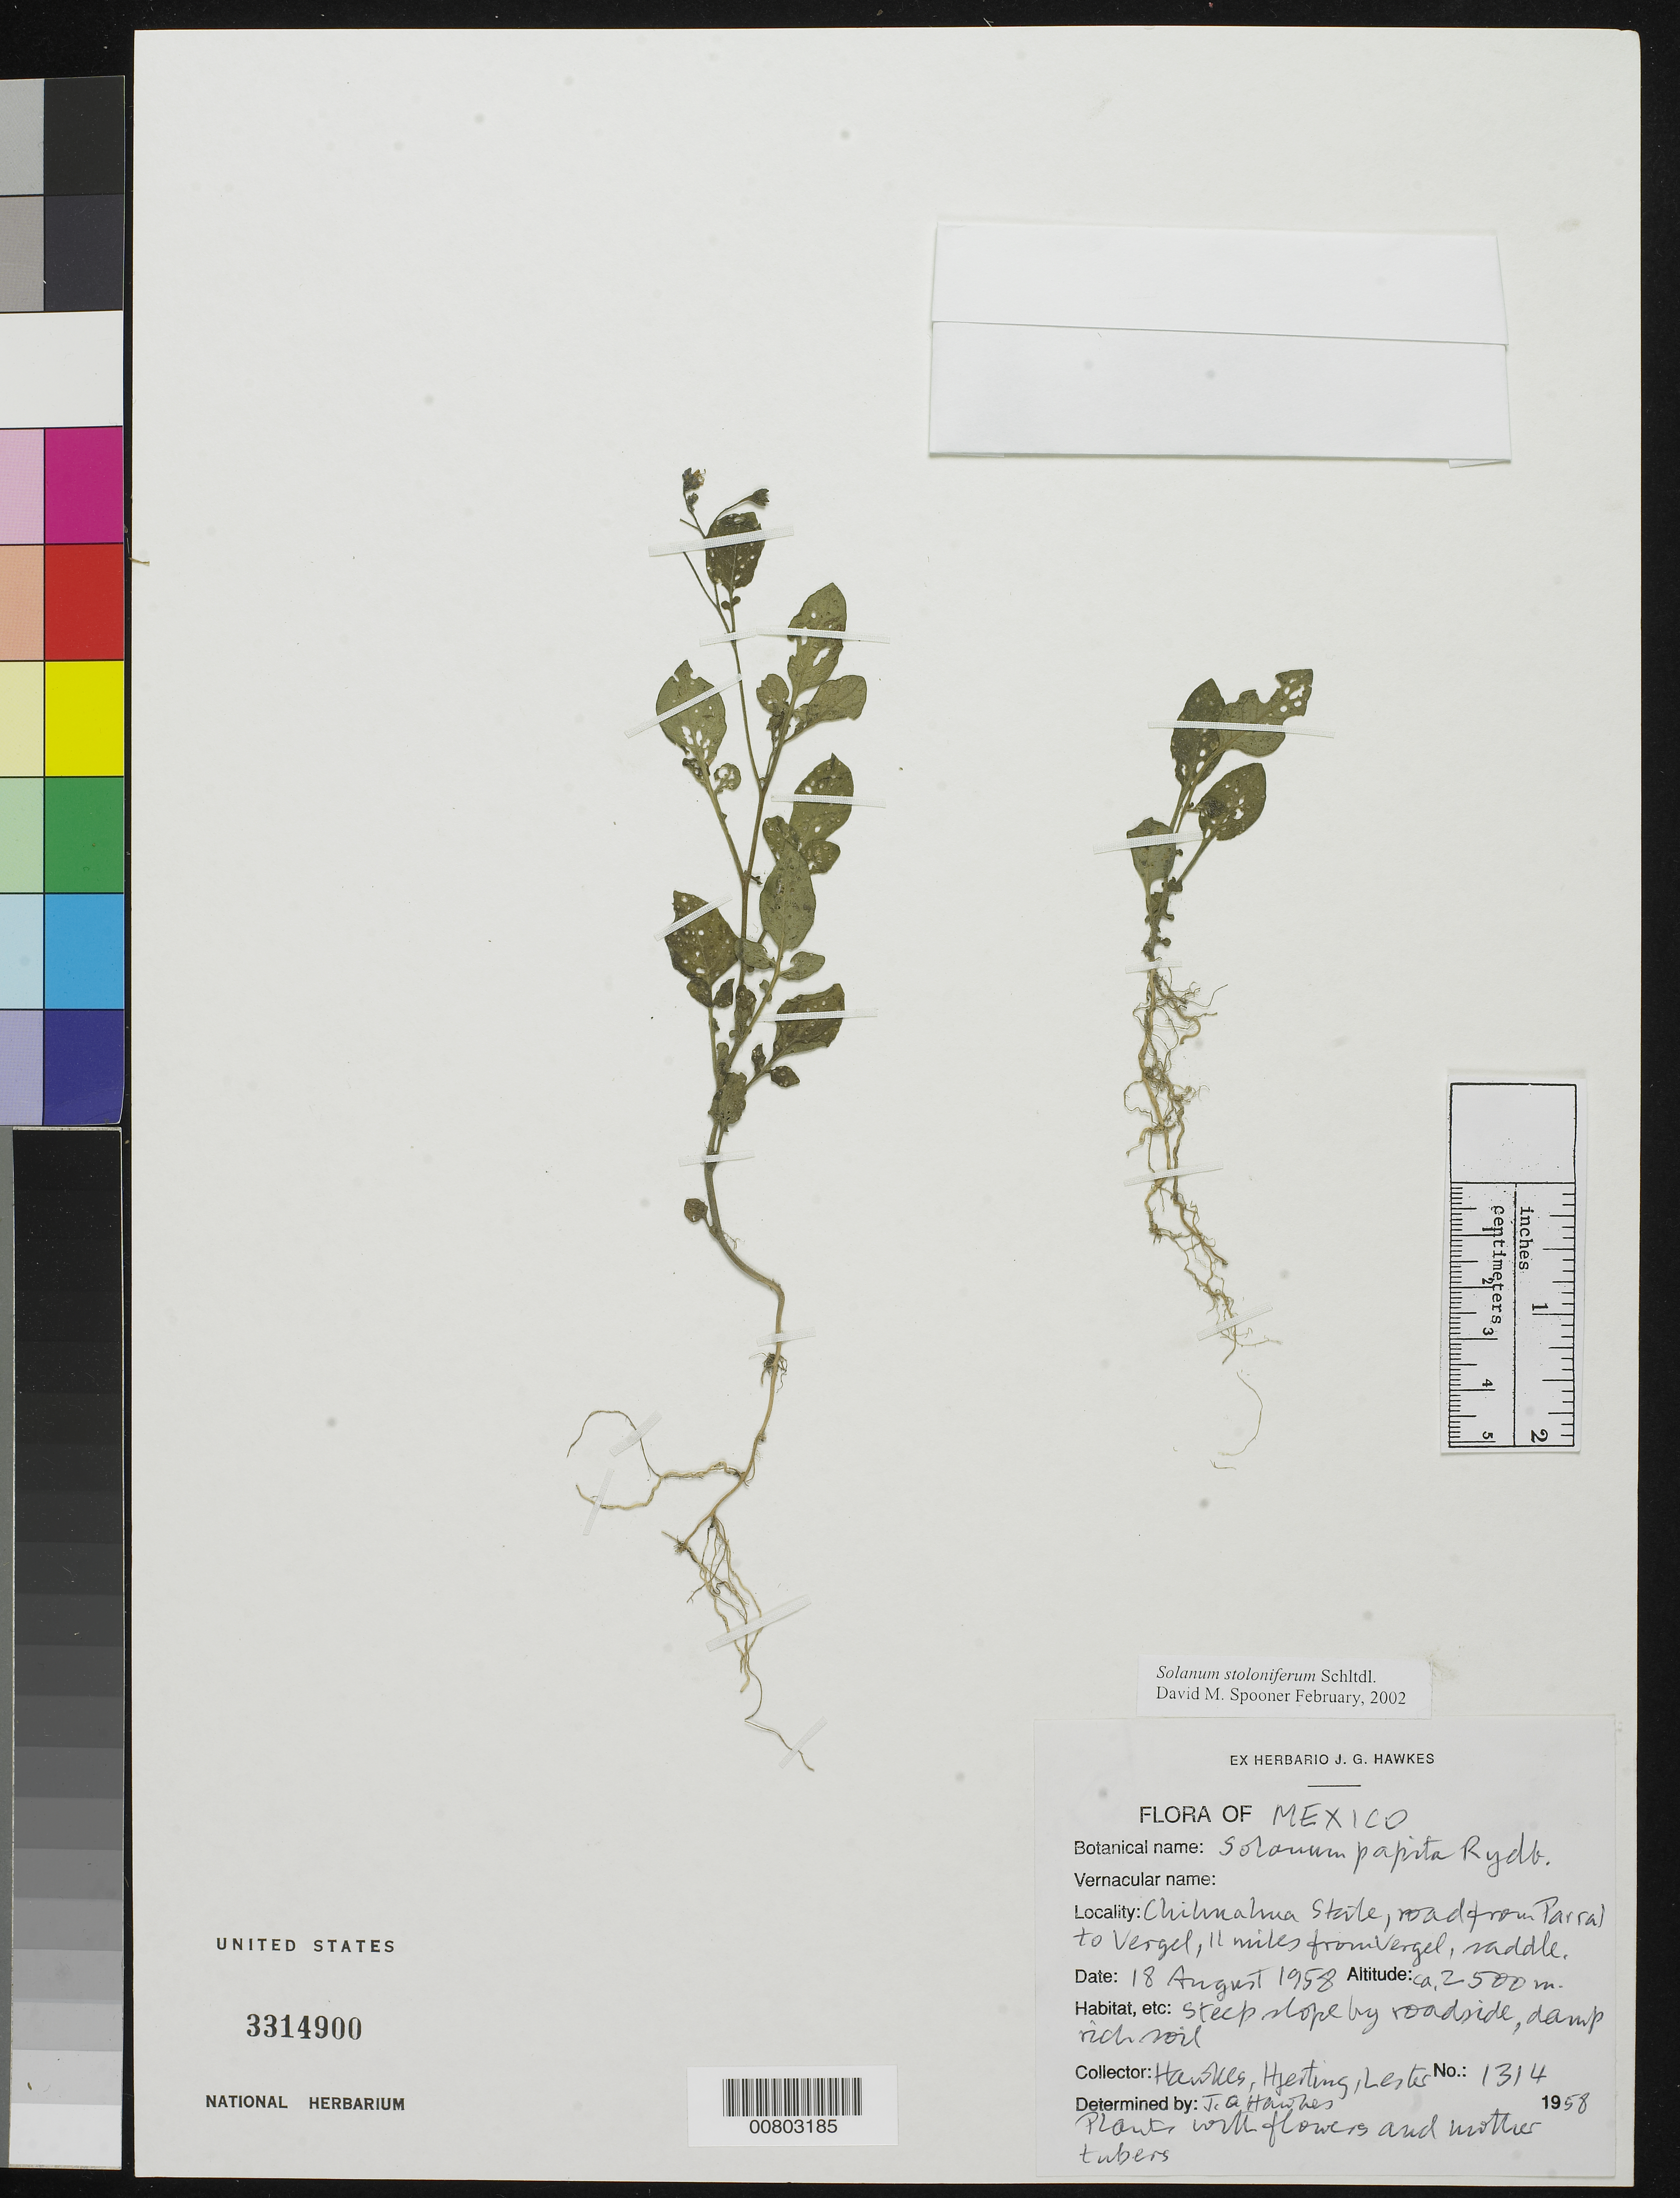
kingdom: Plantae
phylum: Tracheophyta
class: Magnoliopsida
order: Solanales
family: Solanaceae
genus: Solanum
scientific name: Solanum stoloniferum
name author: Schltdl.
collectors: J. G. Hawkes, J. P. Hjerting & R. Lester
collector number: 1314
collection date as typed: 18 Aug 1958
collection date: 1958-08-18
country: Mexico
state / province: Chihuahua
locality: Road from Parral to Vergel, 11 miles from Vergel, saddle.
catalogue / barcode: US 3314900